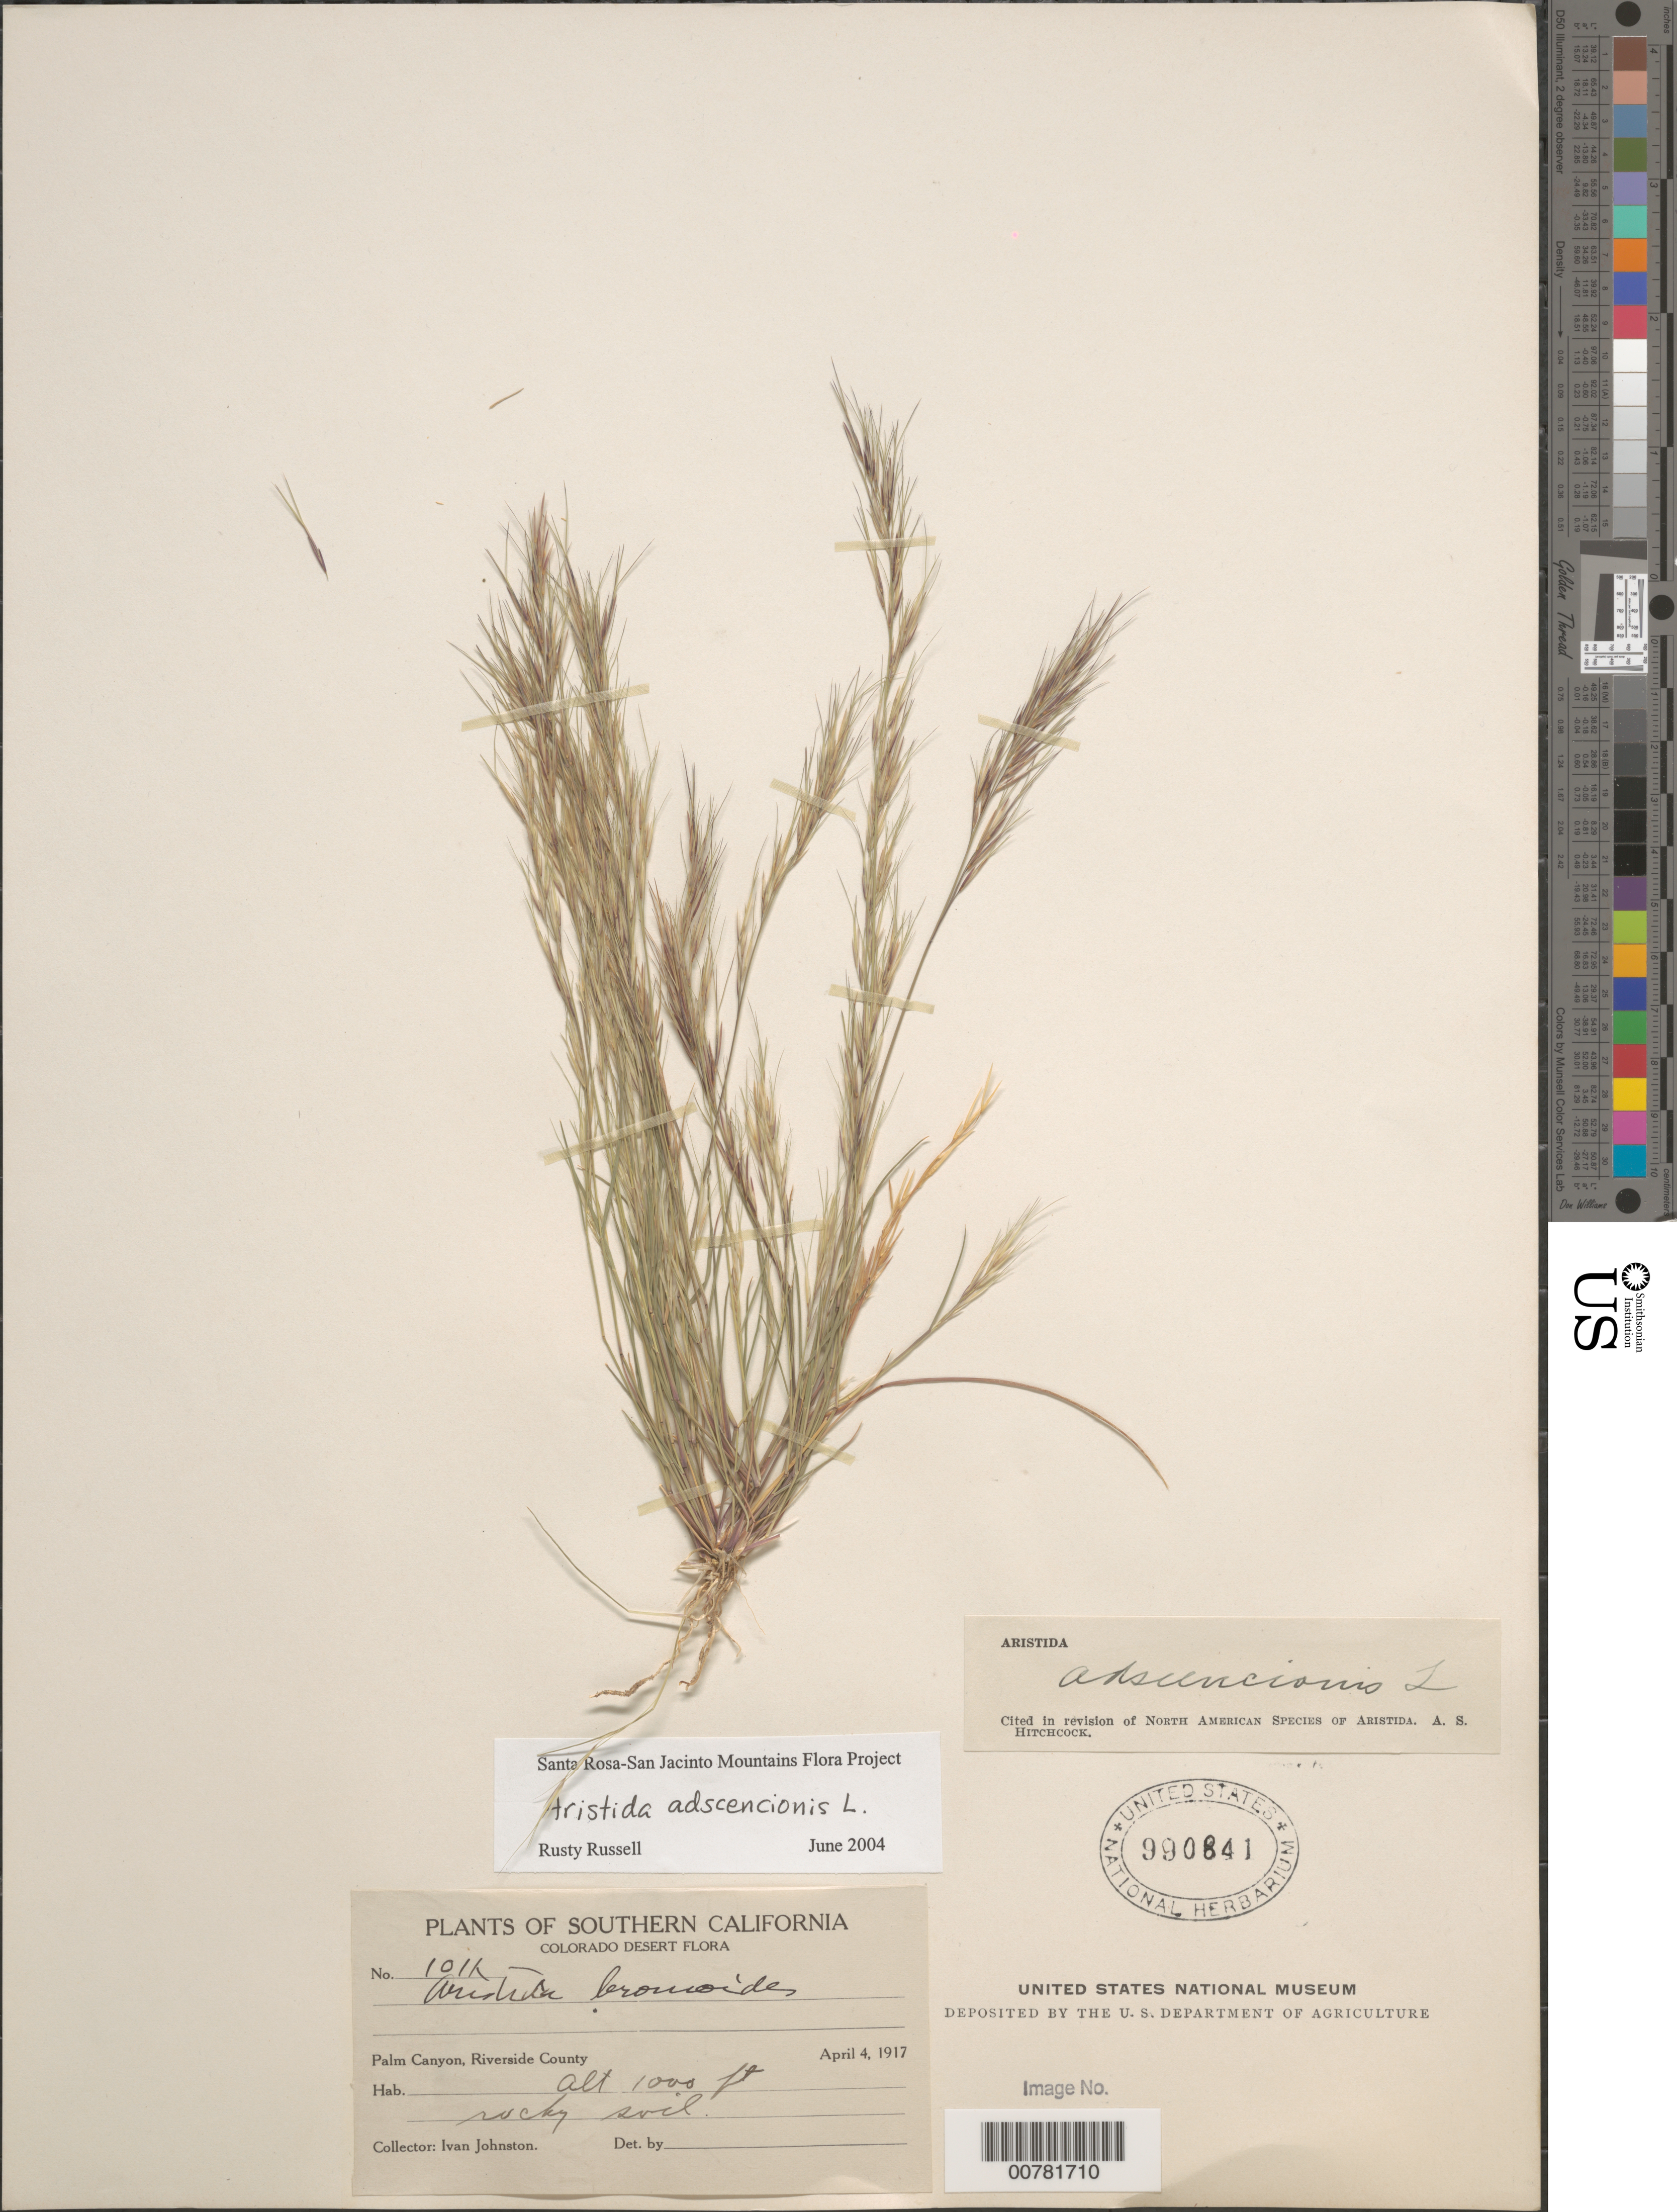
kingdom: Plantae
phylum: Tracheophyta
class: Liliopsida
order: Poales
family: Poaceae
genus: Aristida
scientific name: Aristida adscensionis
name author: L.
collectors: I.M. Johnston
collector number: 1011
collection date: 1917-04-04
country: United States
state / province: California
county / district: Riverside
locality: Southern California. Colorado Desert. Palm Canyon, Riverside County.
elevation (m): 305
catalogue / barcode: US 990841